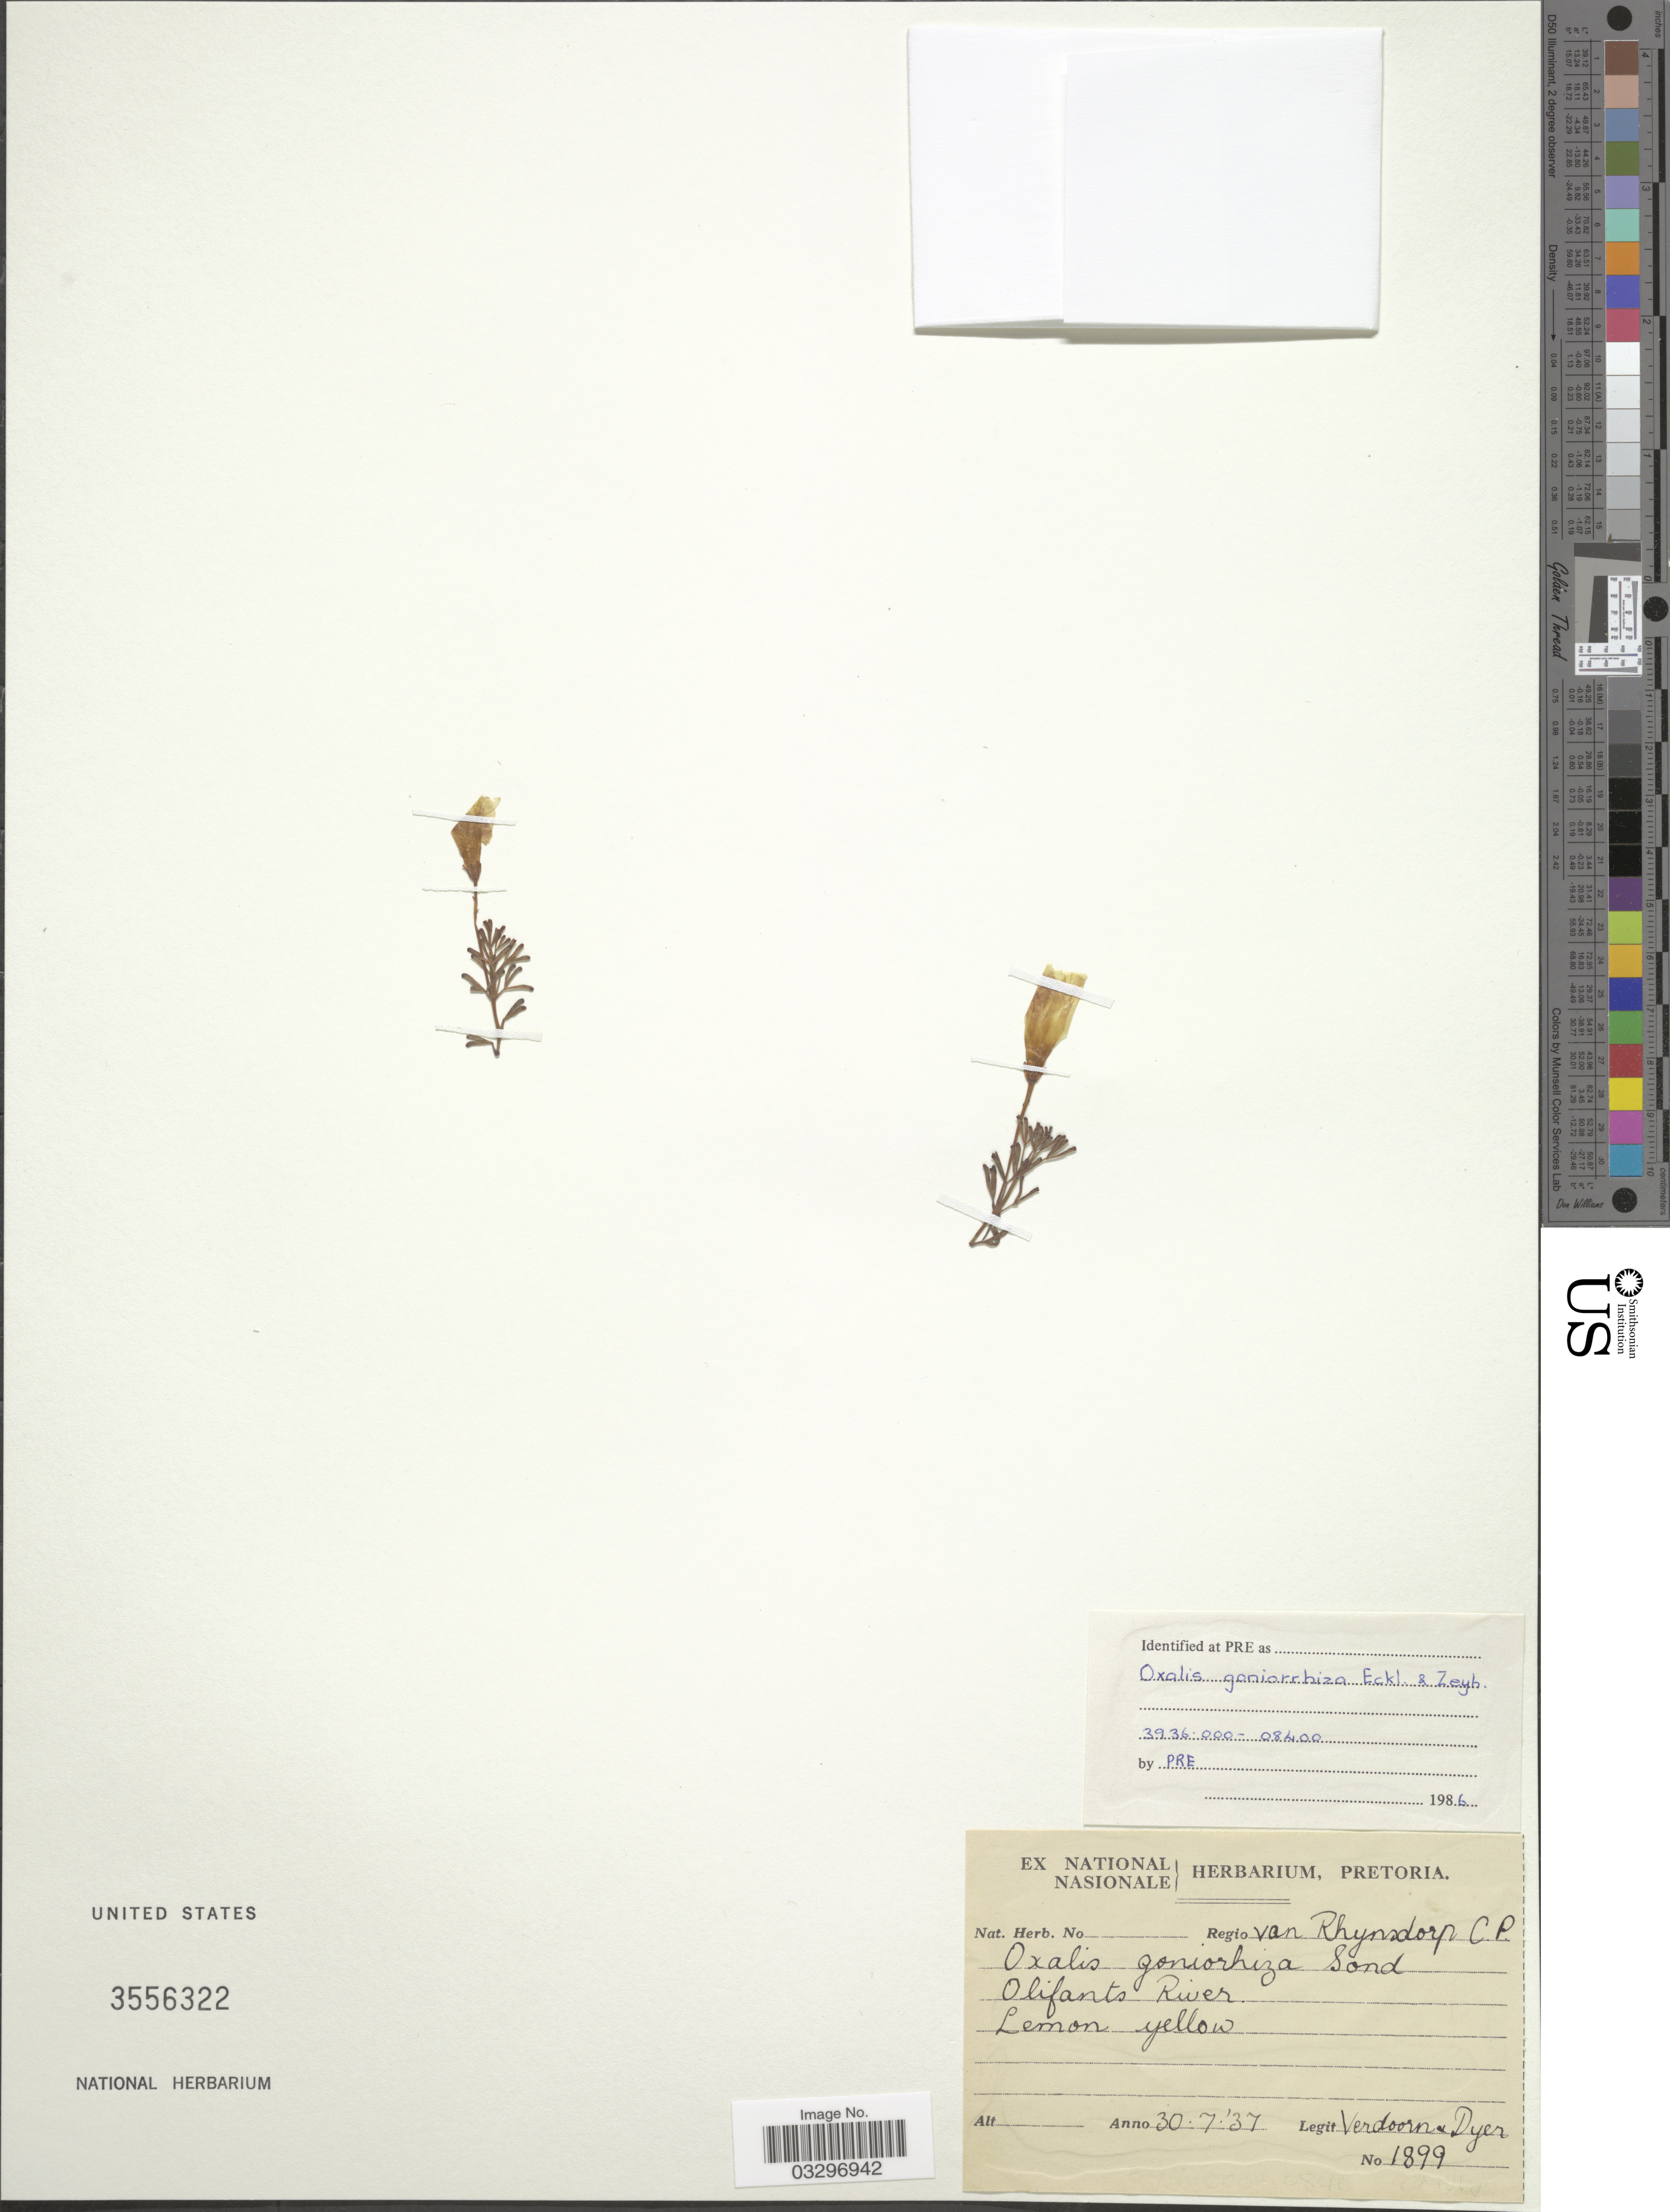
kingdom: Plantae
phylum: Tracheophyta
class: Magnoliopsida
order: Oxalidales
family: Oxalidaceae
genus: Oxalis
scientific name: Oxalis goniorhiza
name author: Eckl. & Zeyh.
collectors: -. Verdoorn & Dyer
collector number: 1899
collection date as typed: Transcribed d/m/y: 30/7/37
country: South Africa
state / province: Western Cape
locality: Regio van Rhynsdorp, C.P. Olifants River.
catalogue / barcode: US 3556322